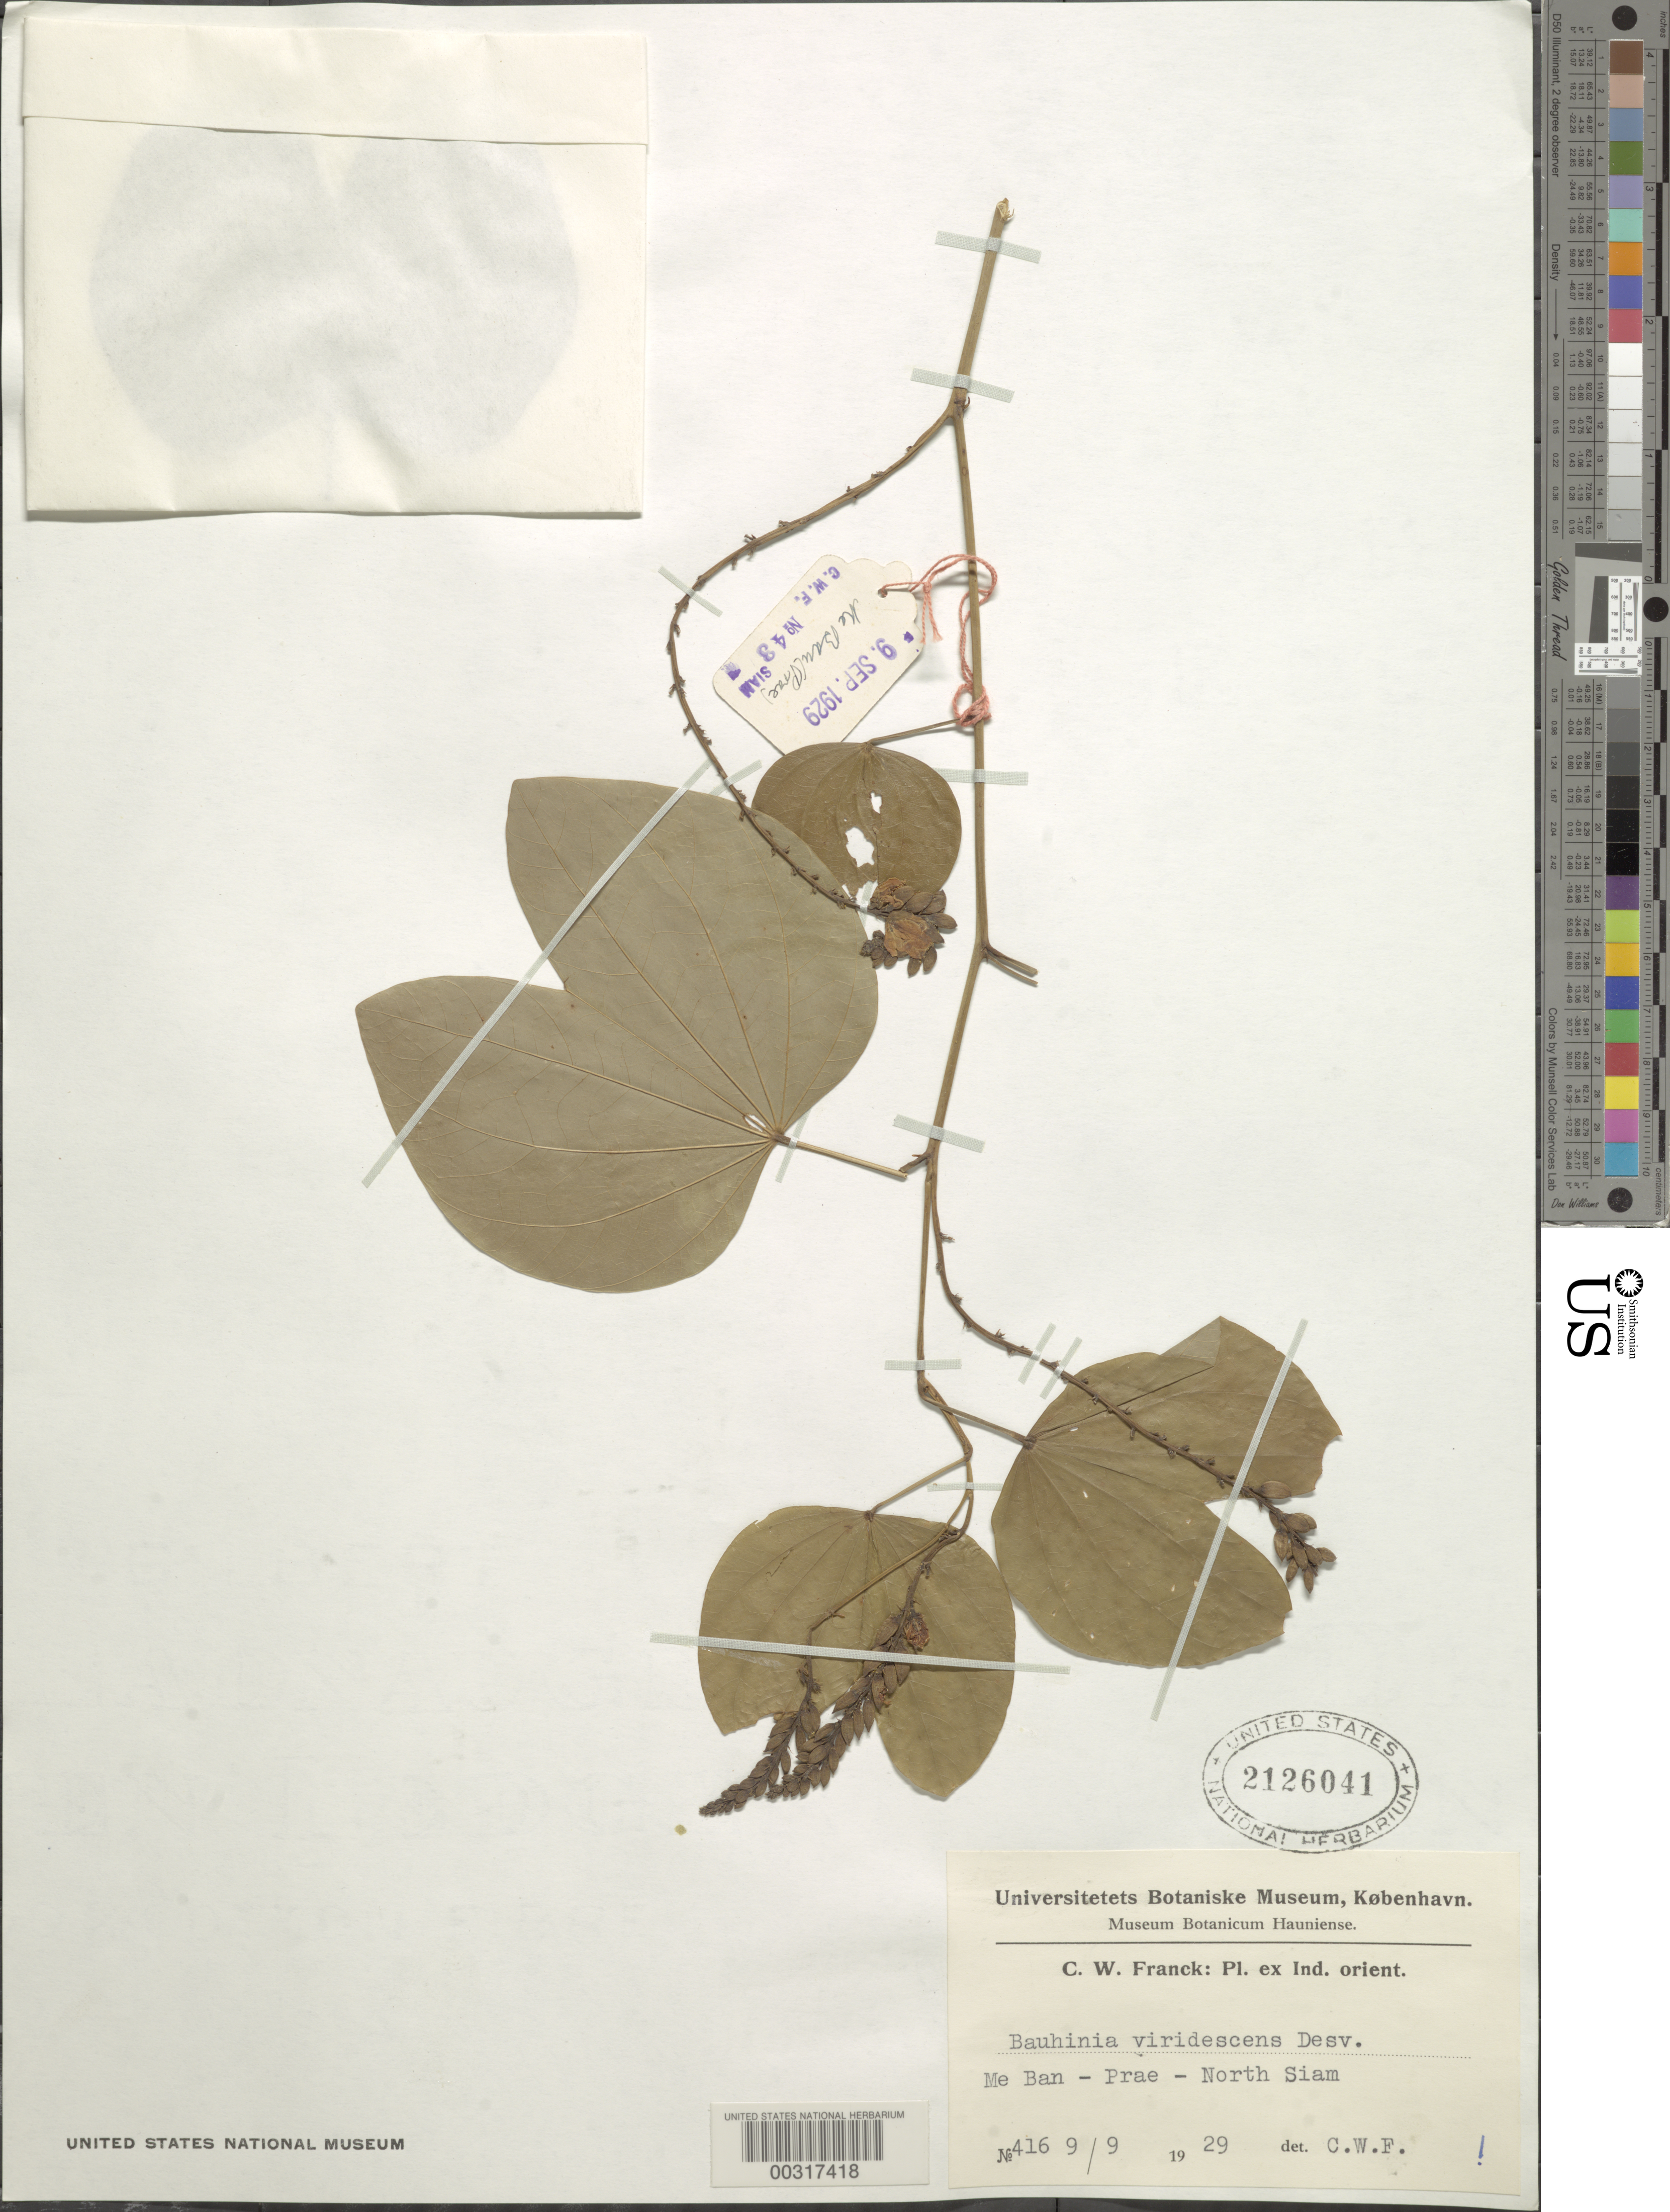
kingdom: Plantae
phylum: Tracheophyta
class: Magnoliopsida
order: Fabales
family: Fabaceae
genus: Bauhinia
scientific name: Bauhinia viridescens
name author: Desv.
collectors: C. Franck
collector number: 416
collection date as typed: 09 Sep 1929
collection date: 1929-09-09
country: Thailand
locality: Me ban - prae - n siam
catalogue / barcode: US 2126041